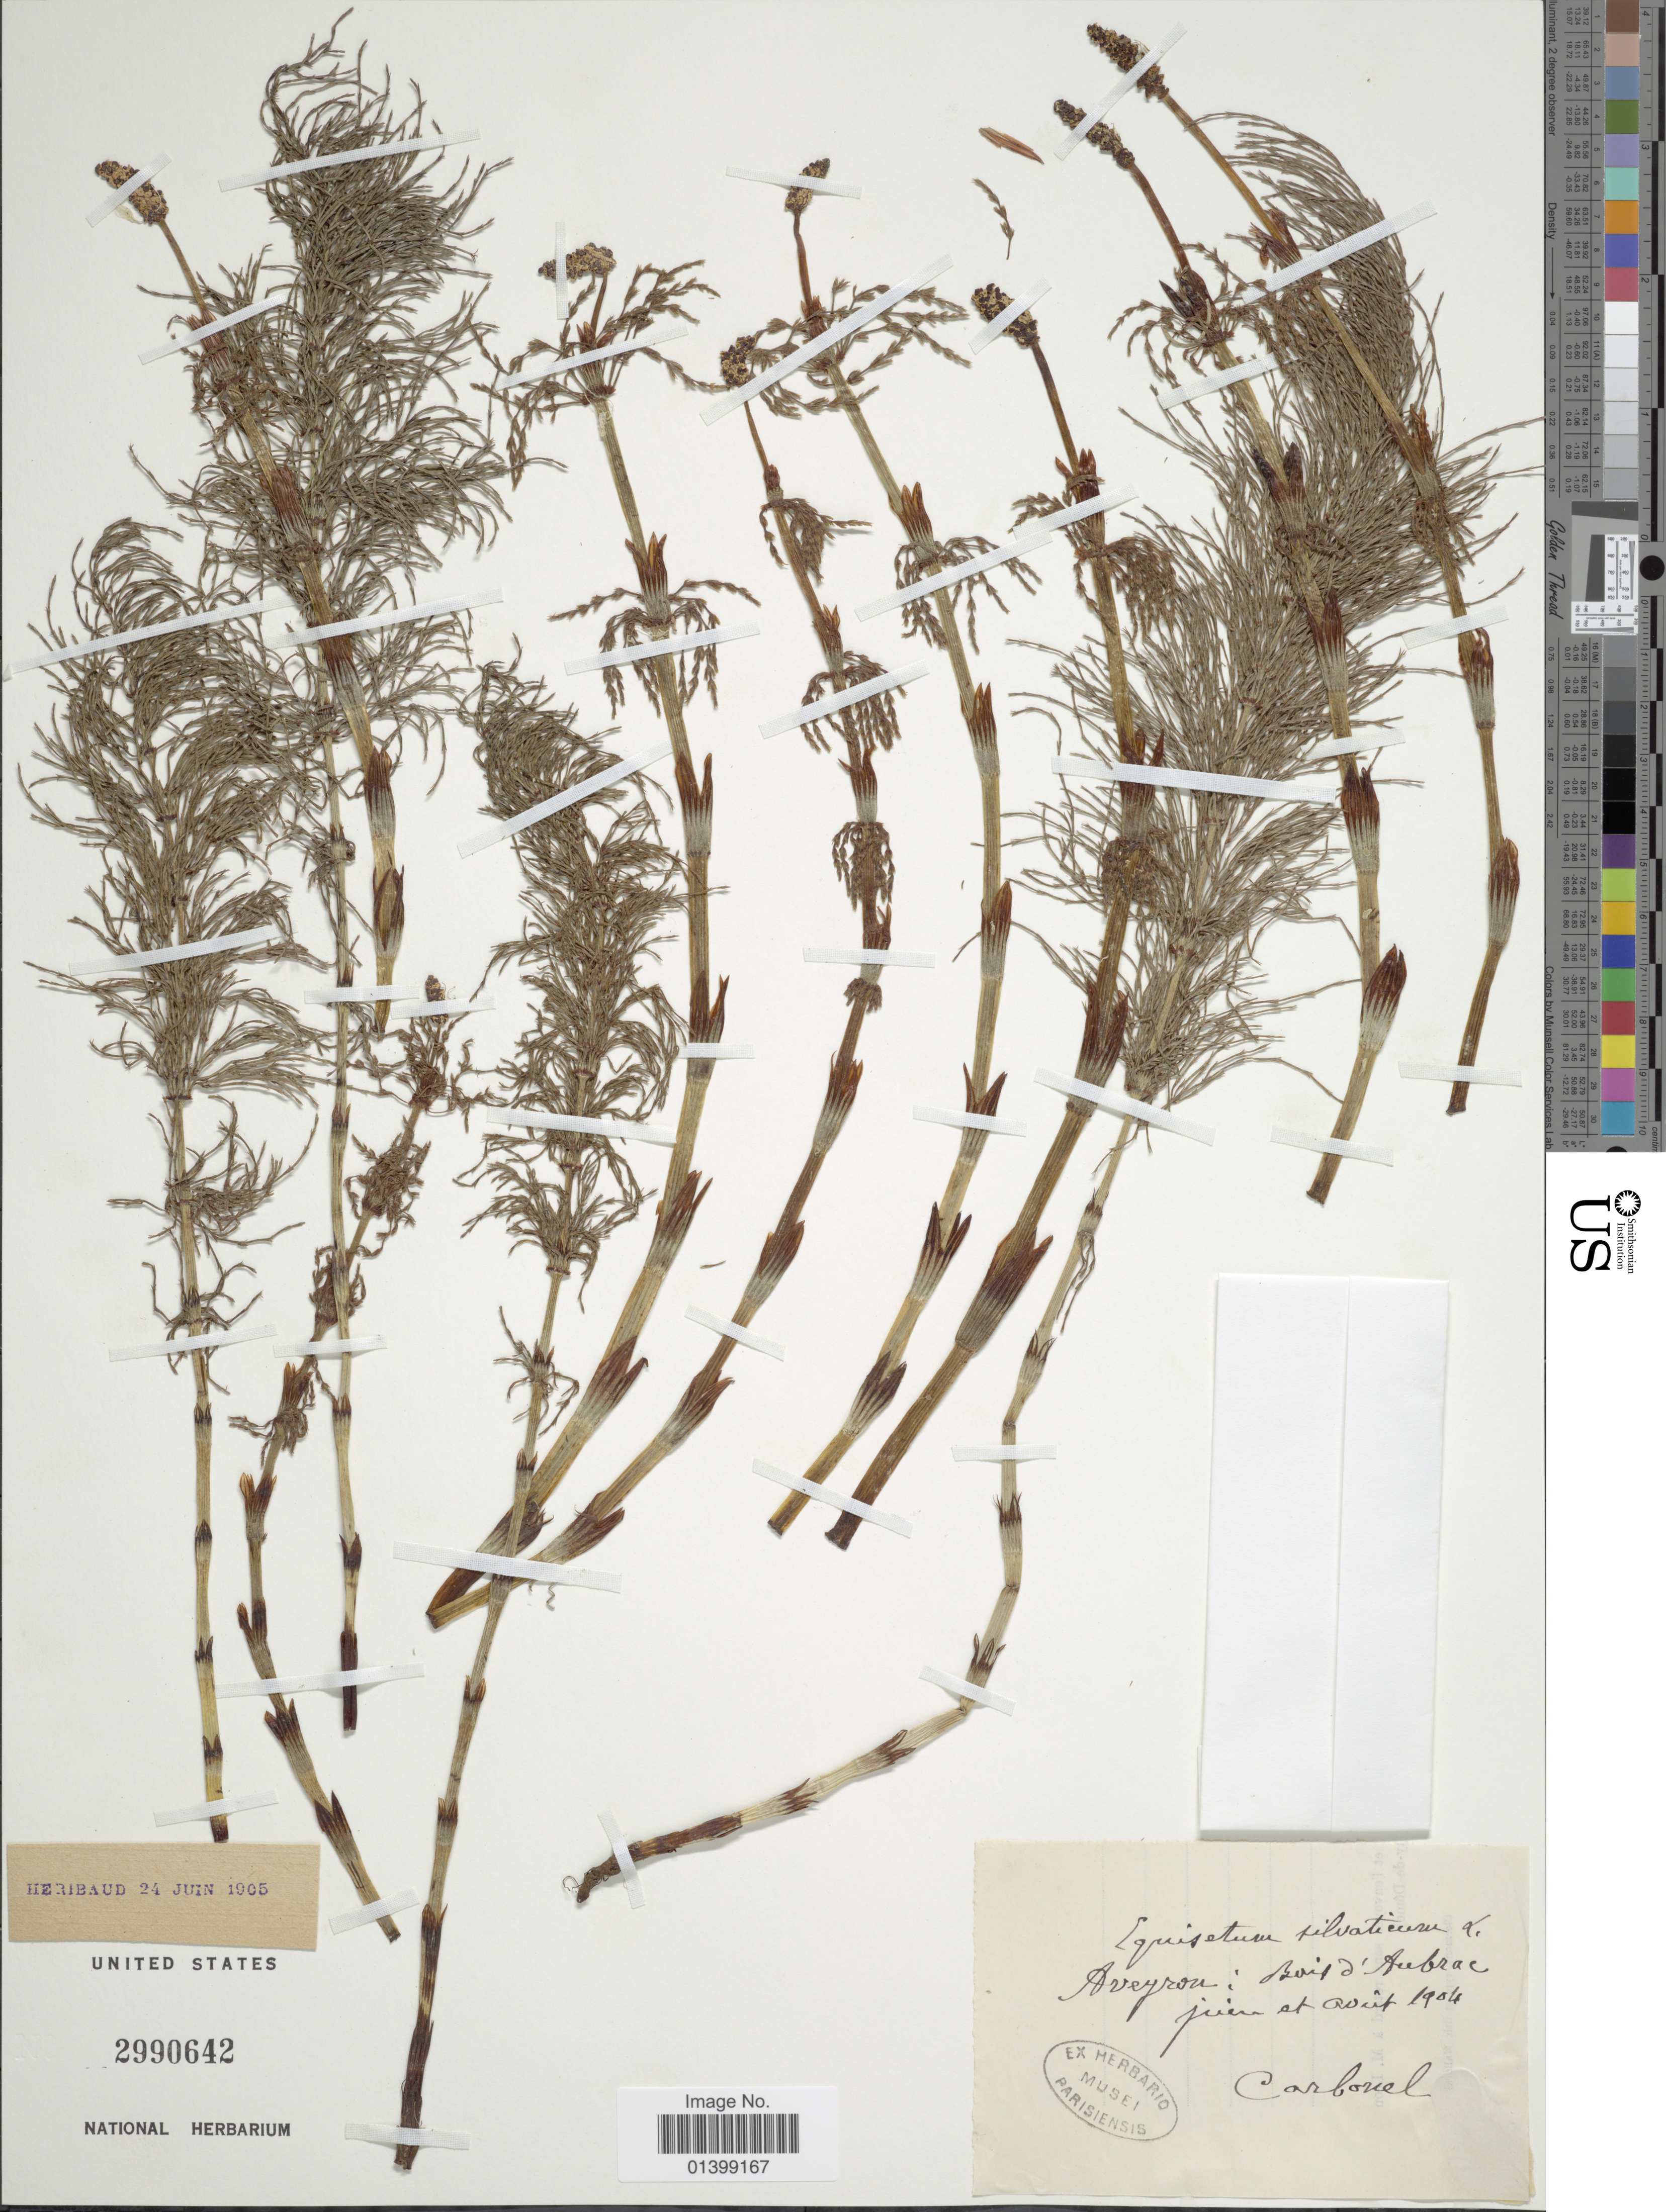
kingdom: Plantae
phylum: Tracheophyta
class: Polypodiopsida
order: Equisetales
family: Equisetaceae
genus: Equisetum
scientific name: Equisetum sylvaticum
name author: L.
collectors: Carbonel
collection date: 1904-04/1904-06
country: France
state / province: Occitanie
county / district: Aveyron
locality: Aveyron: bois d'Aubruac [interpreted]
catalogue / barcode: US 2990642